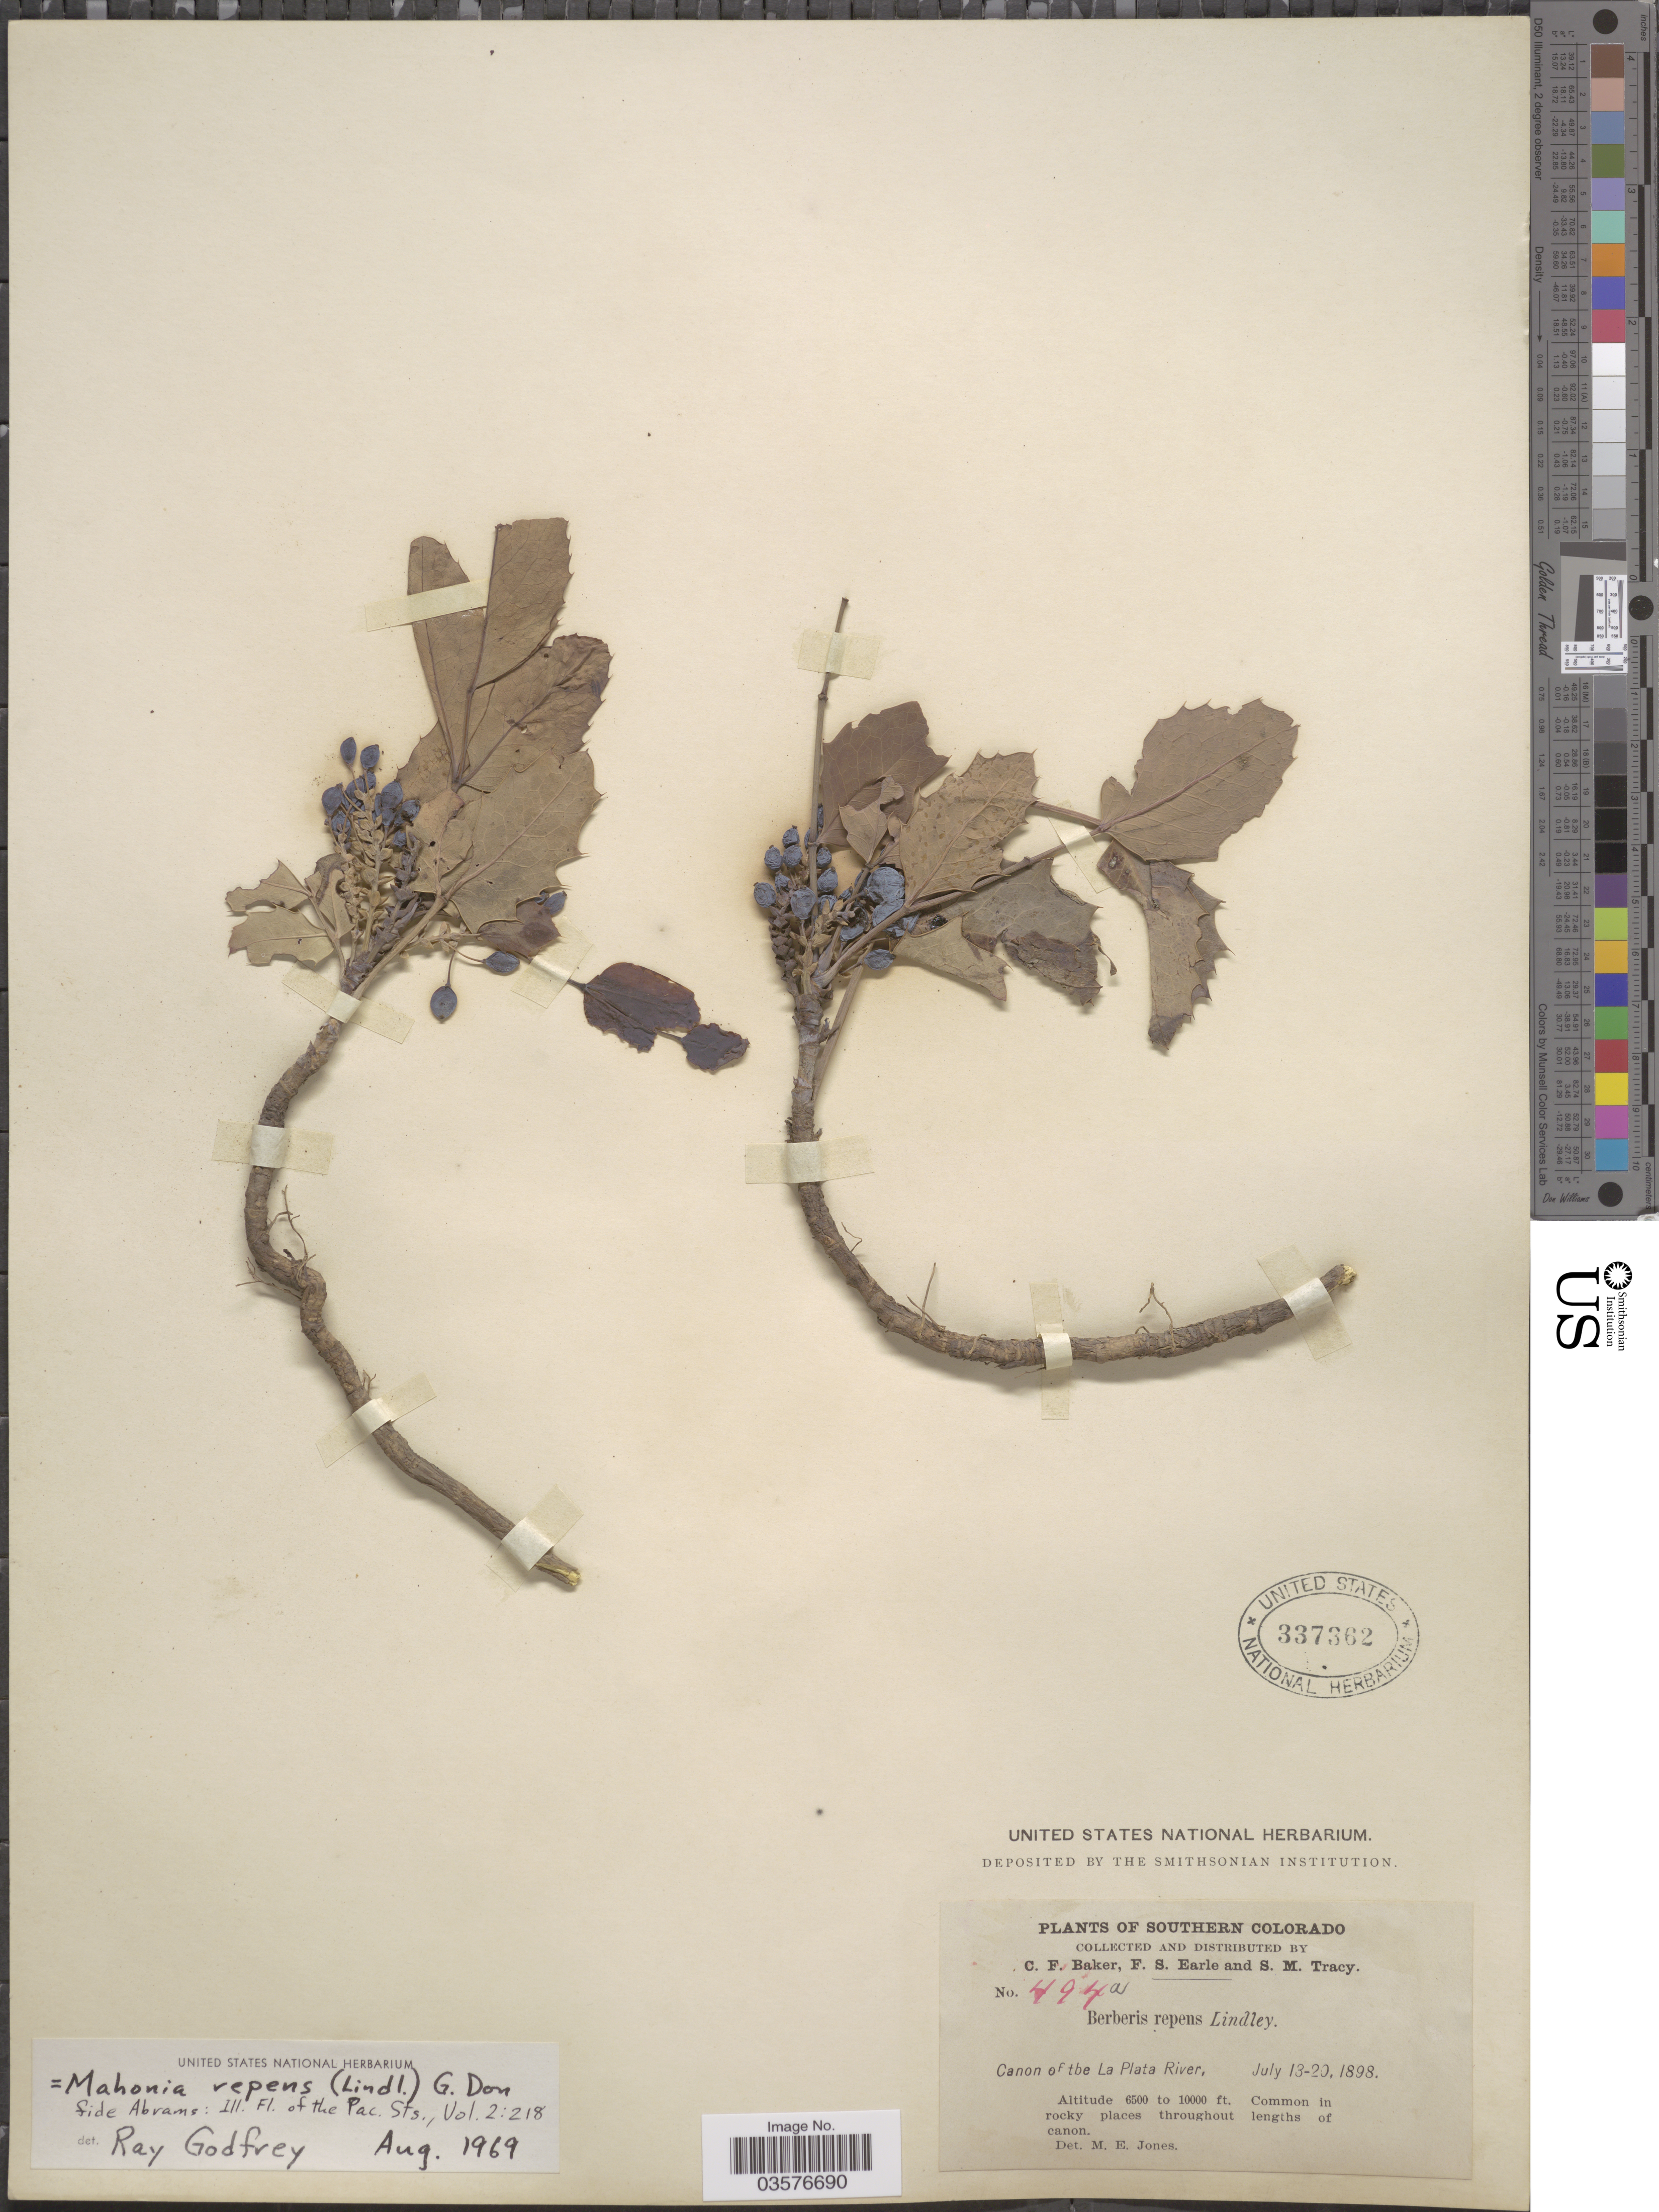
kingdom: Plantae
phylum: Tracheophyta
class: Magnoliopsida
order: Ranunculales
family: Berberidaceae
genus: Mahonia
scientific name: Mahonia repens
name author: (Lindl.) G. Don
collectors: C. F. Baker, F. S. Earle & S. M. Tracy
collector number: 494a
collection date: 1898-07-13/1898-07-20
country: United States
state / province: Colorado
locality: Southern Colorado. Canon of the La Plata River.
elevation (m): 1981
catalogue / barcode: US 337362